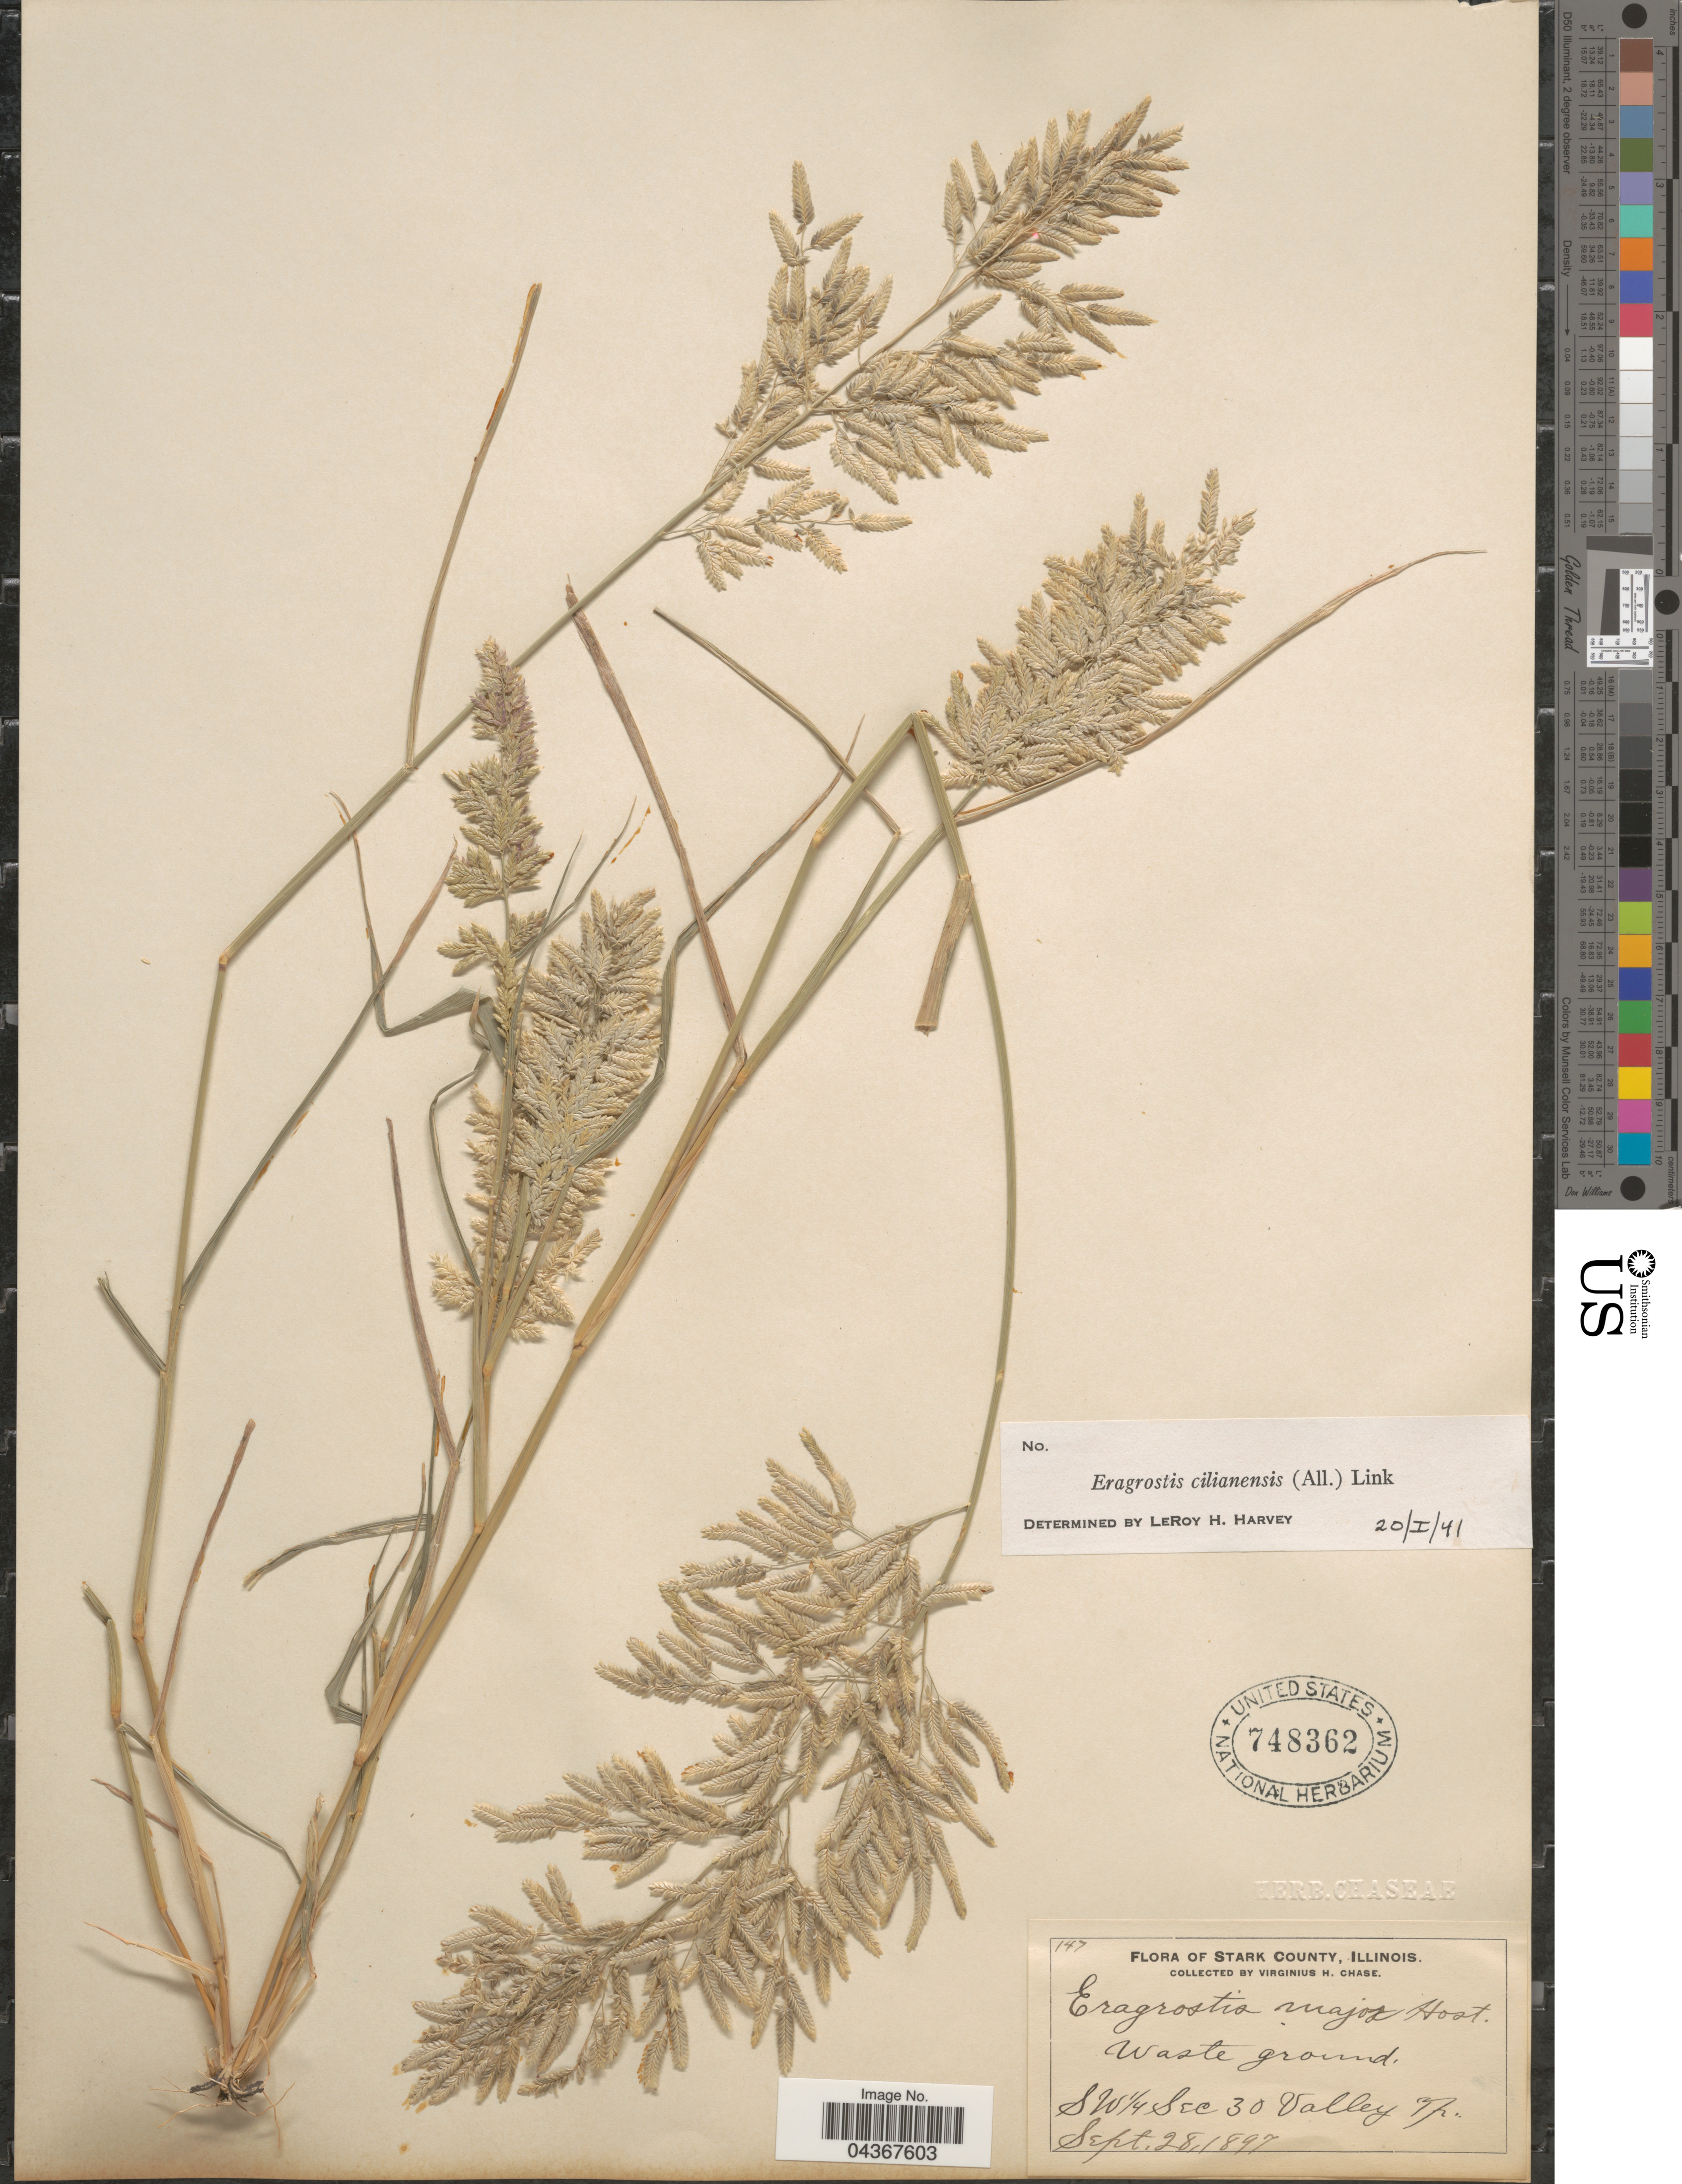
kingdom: Plantae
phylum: Tracheophyta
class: Liliopsida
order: Poales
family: Poaceae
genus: Eragrostis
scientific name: Eragrostis cilianensis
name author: (Bellardi) Vignolo ex Janch.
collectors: V. H. Chase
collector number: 147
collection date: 1897-09-28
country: United States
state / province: Illinois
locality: Stark County. SW¼ Sec 30 Valley Tp.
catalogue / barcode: US 748362